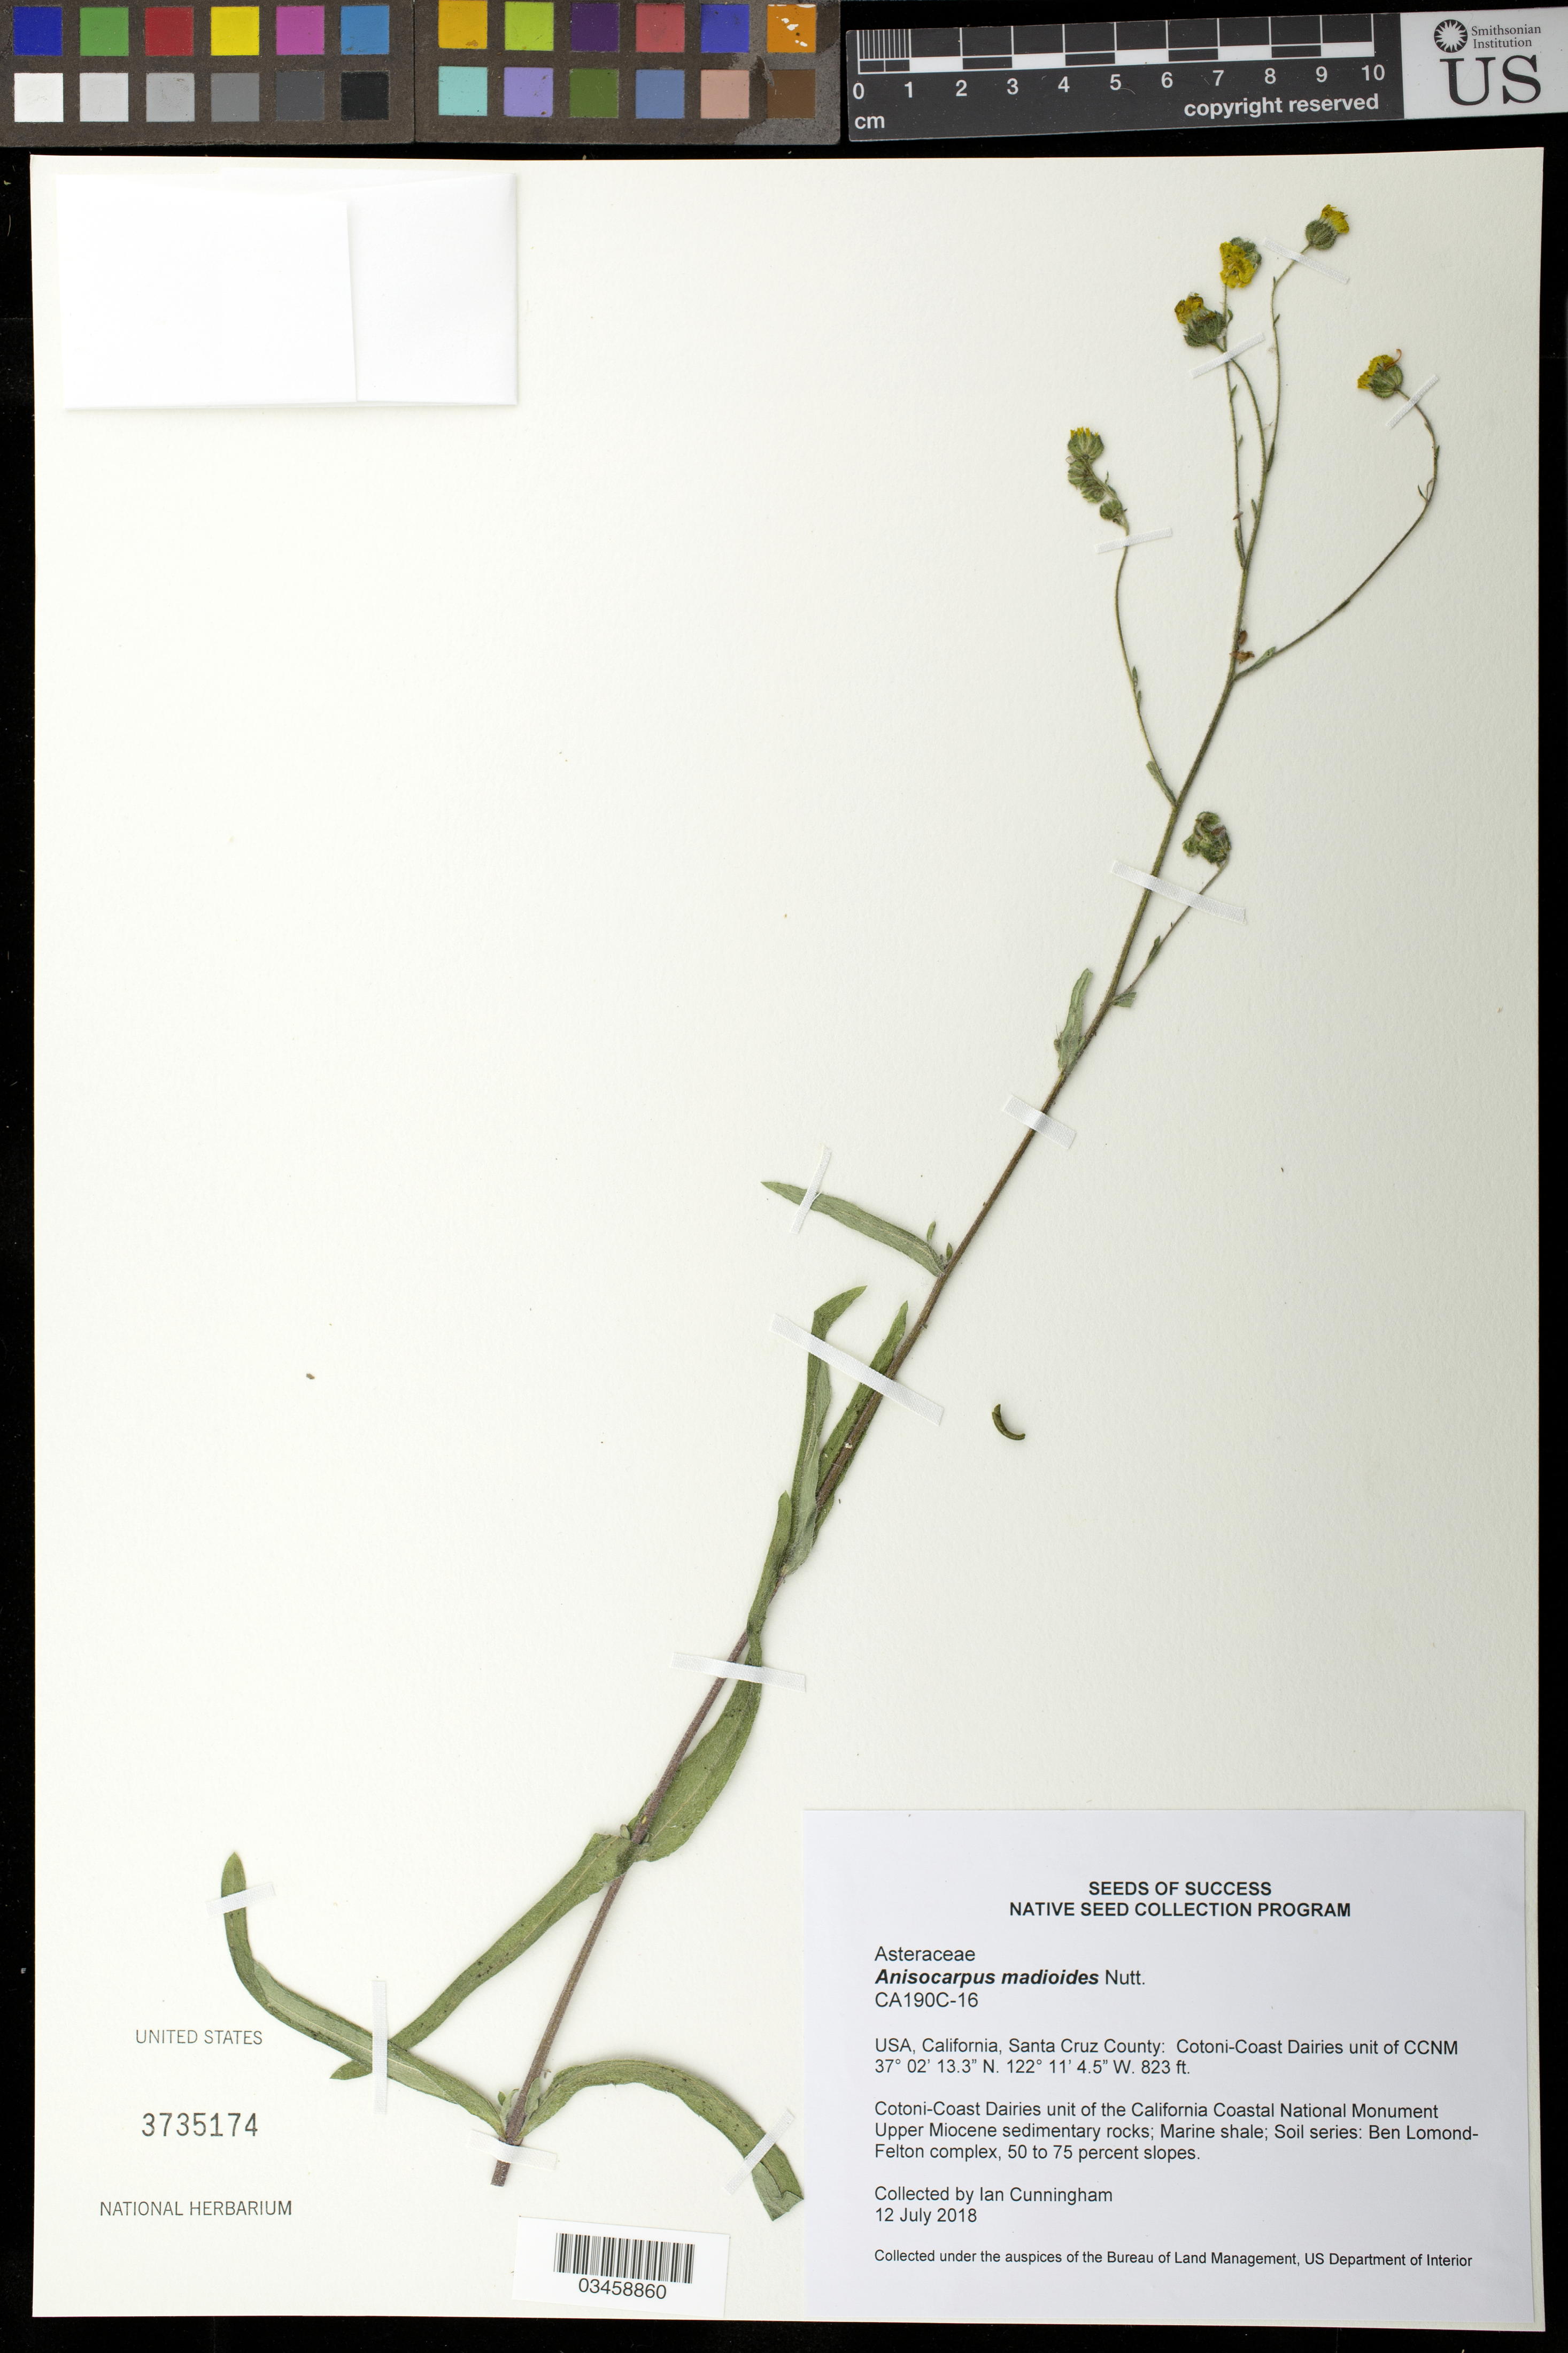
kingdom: Plantae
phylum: Tracheophyta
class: Magnoliopsida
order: Asterales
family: Asteraceae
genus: Anisocarpus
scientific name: Anisocarpus madioides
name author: Nutt.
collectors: I. Cunningham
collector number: CA190C-16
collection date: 2018-07-12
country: United States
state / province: California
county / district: Santa Cruz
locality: Cotoni-Coast Dairies unit of the California Coastal National Monument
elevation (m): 251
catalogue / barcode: US 3735174